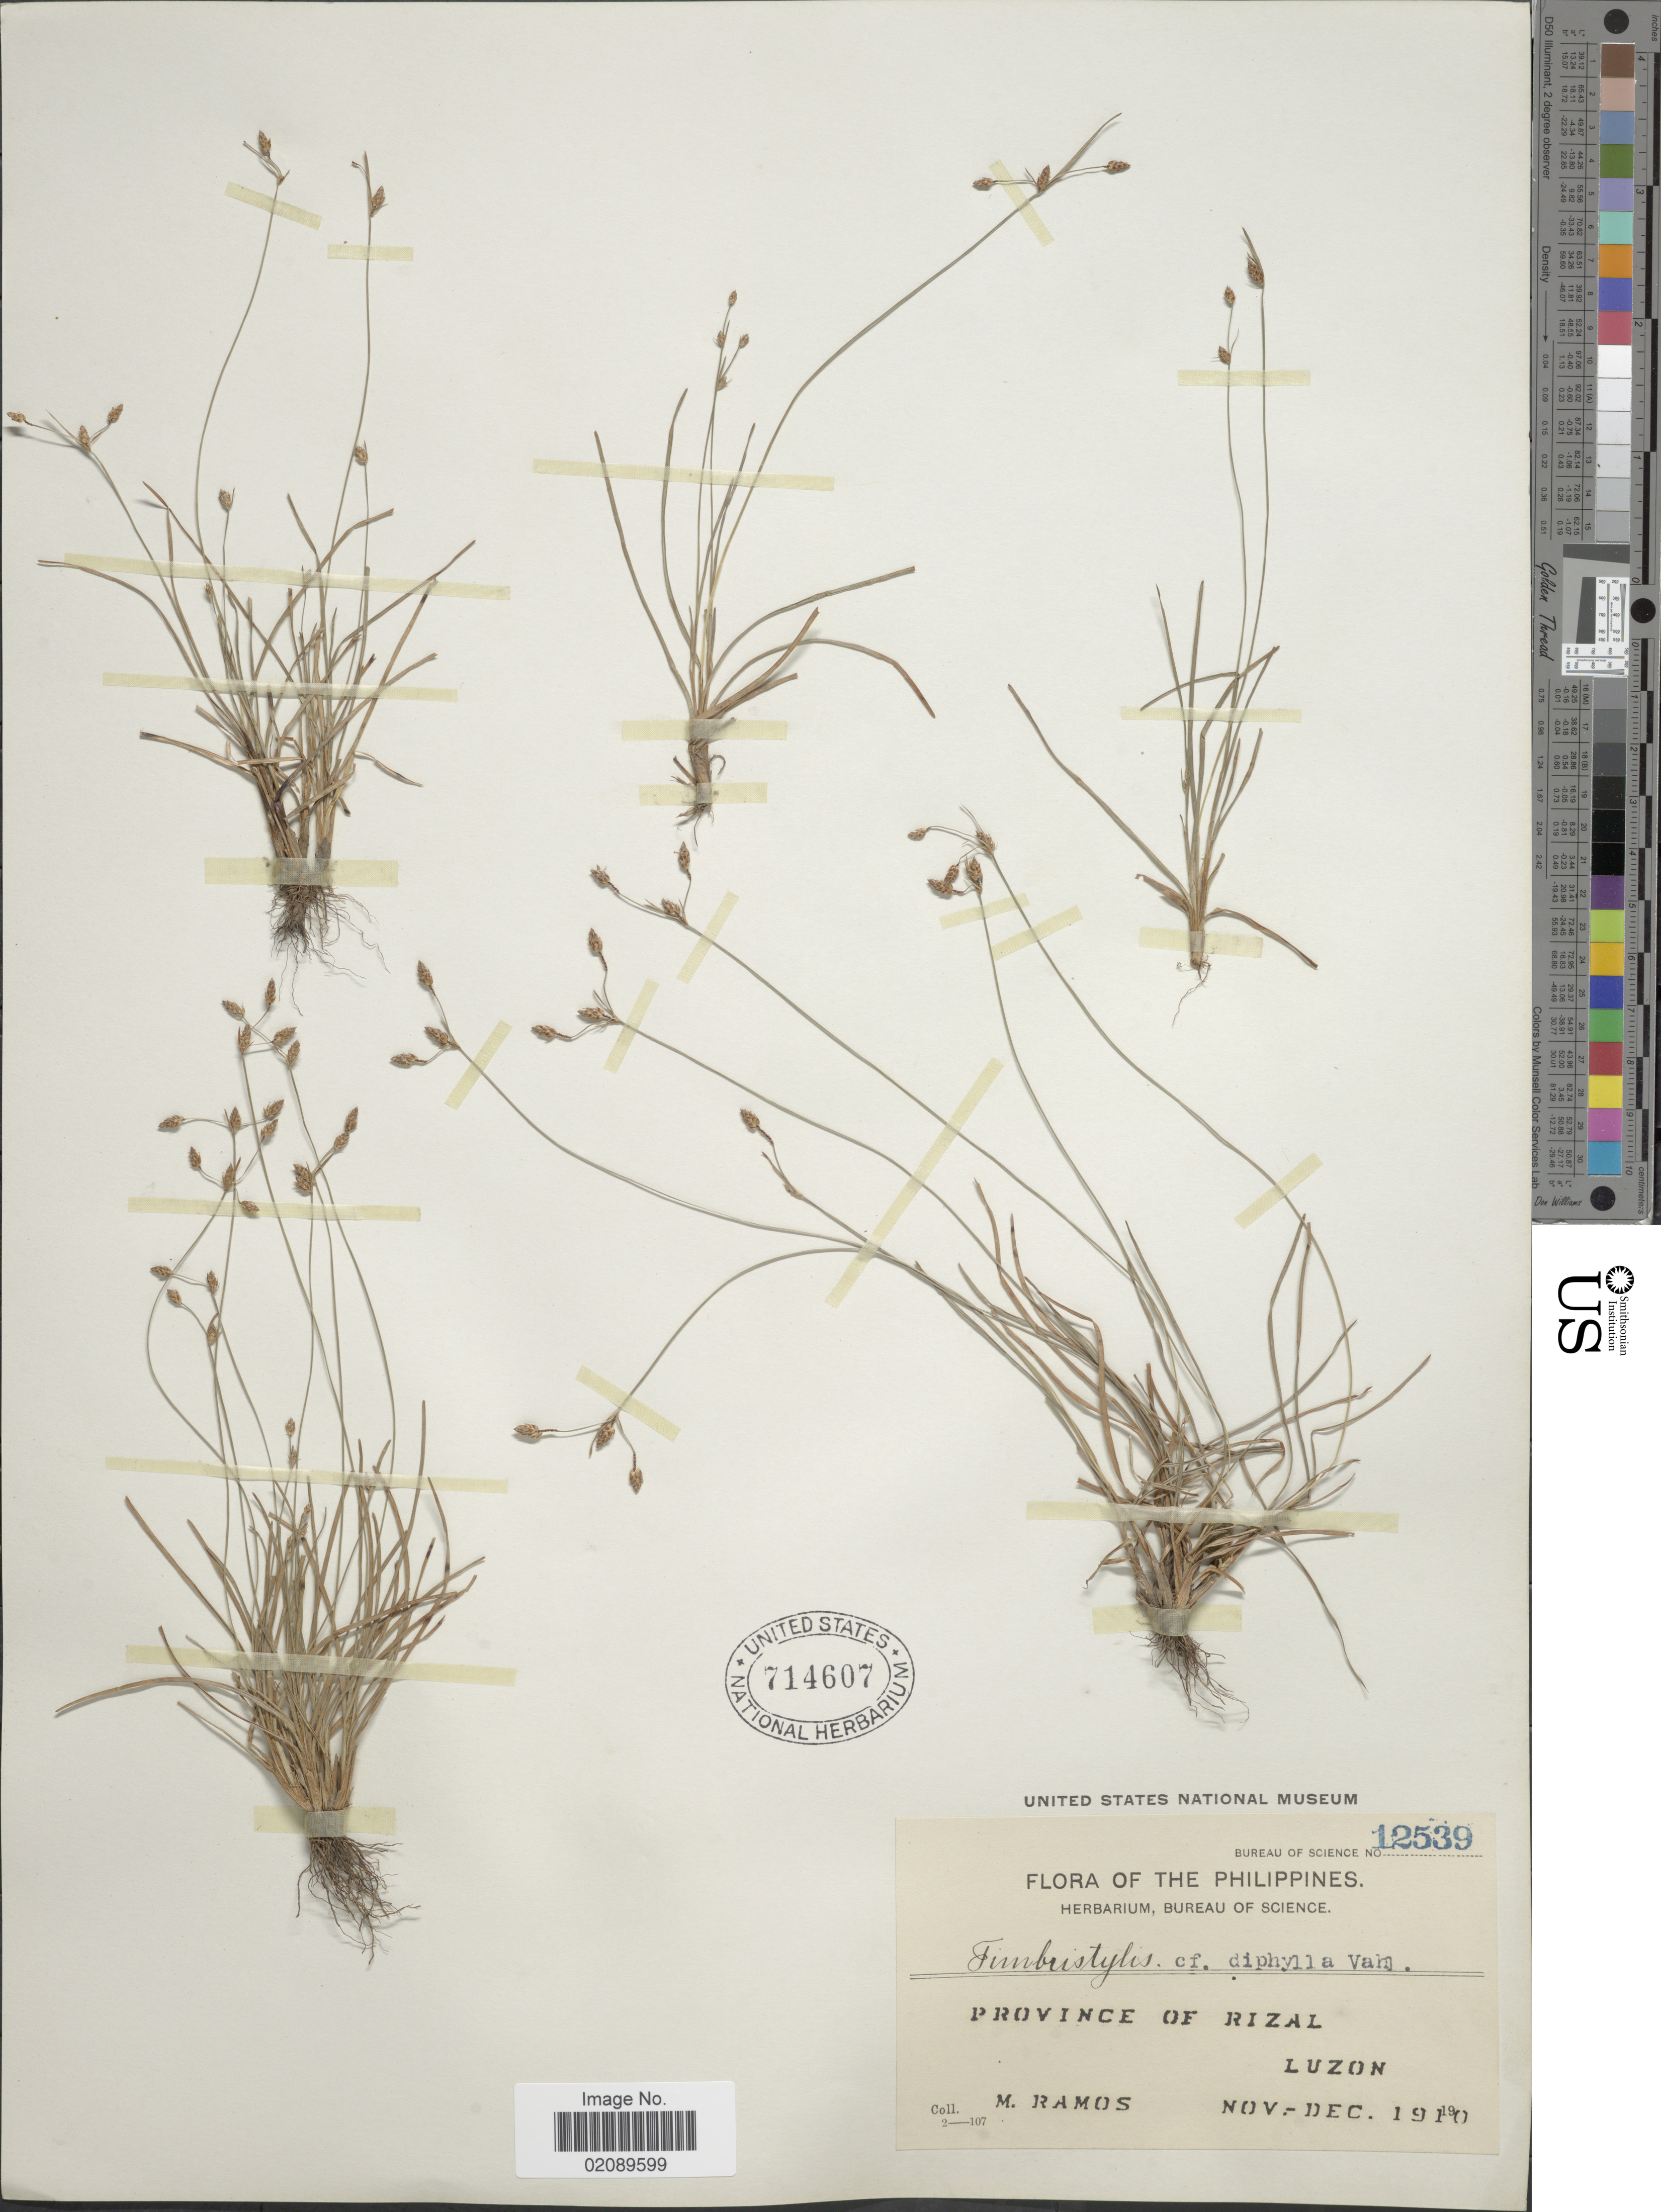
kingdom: Plantae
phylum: Tracheophyta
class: Liliopsida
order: Poales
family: Cyperaceae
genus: Fimbristylis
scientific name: Fimbristylis annua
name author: (All.) Roem. & Schult.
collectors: M. Ramos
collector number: Bureau of Science 12539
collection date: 1910-11/1910-12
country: Philippines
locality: Province of Rizal, Luzon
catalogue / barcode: US 714607